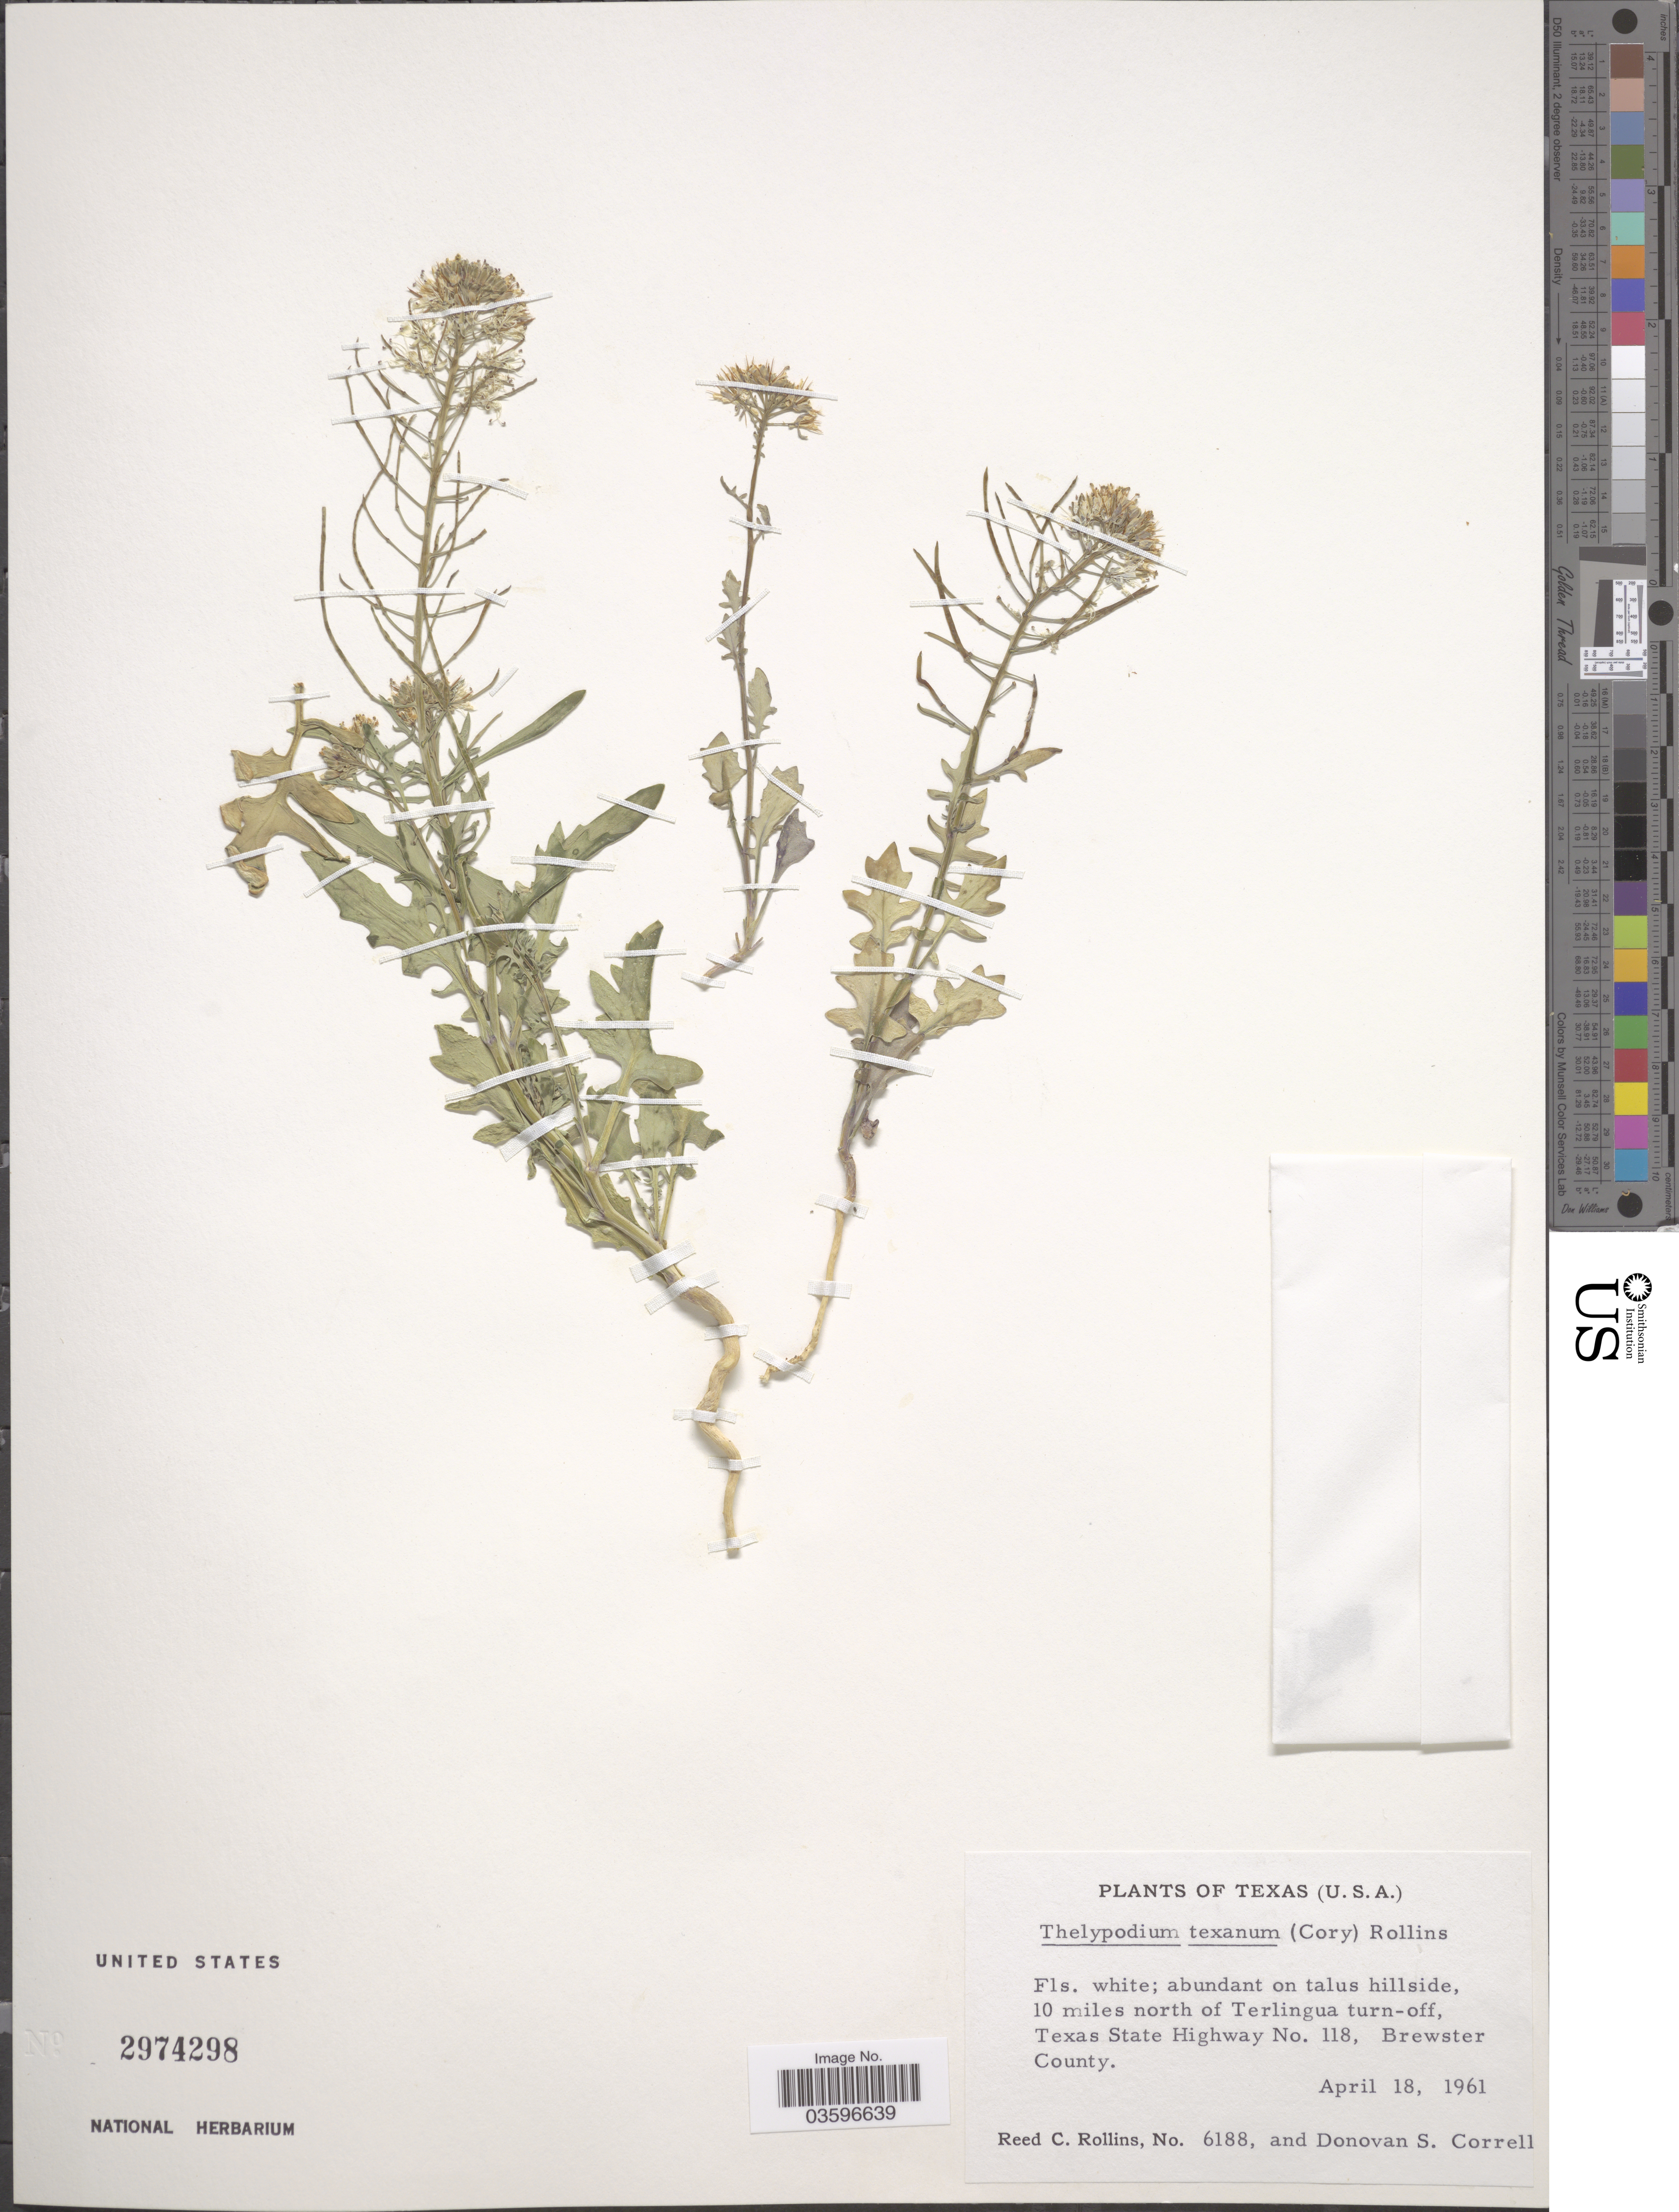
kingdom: Plantae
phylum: Tracheophyta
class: Magnoliopsida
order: Brassicales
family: Brassicaceae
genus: Thelypodium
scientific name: Thelypodium texanum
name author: (Cory) Rollins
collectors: R. C. Rollins & D. S. Correll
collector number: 6188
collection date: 1961-04-18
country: United States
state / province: Texas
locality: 10 miles north of Terlingua turn-off Texas State Highway No. 118, Brewster County.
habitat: abundant on talus hillside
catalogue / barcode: US 2974298